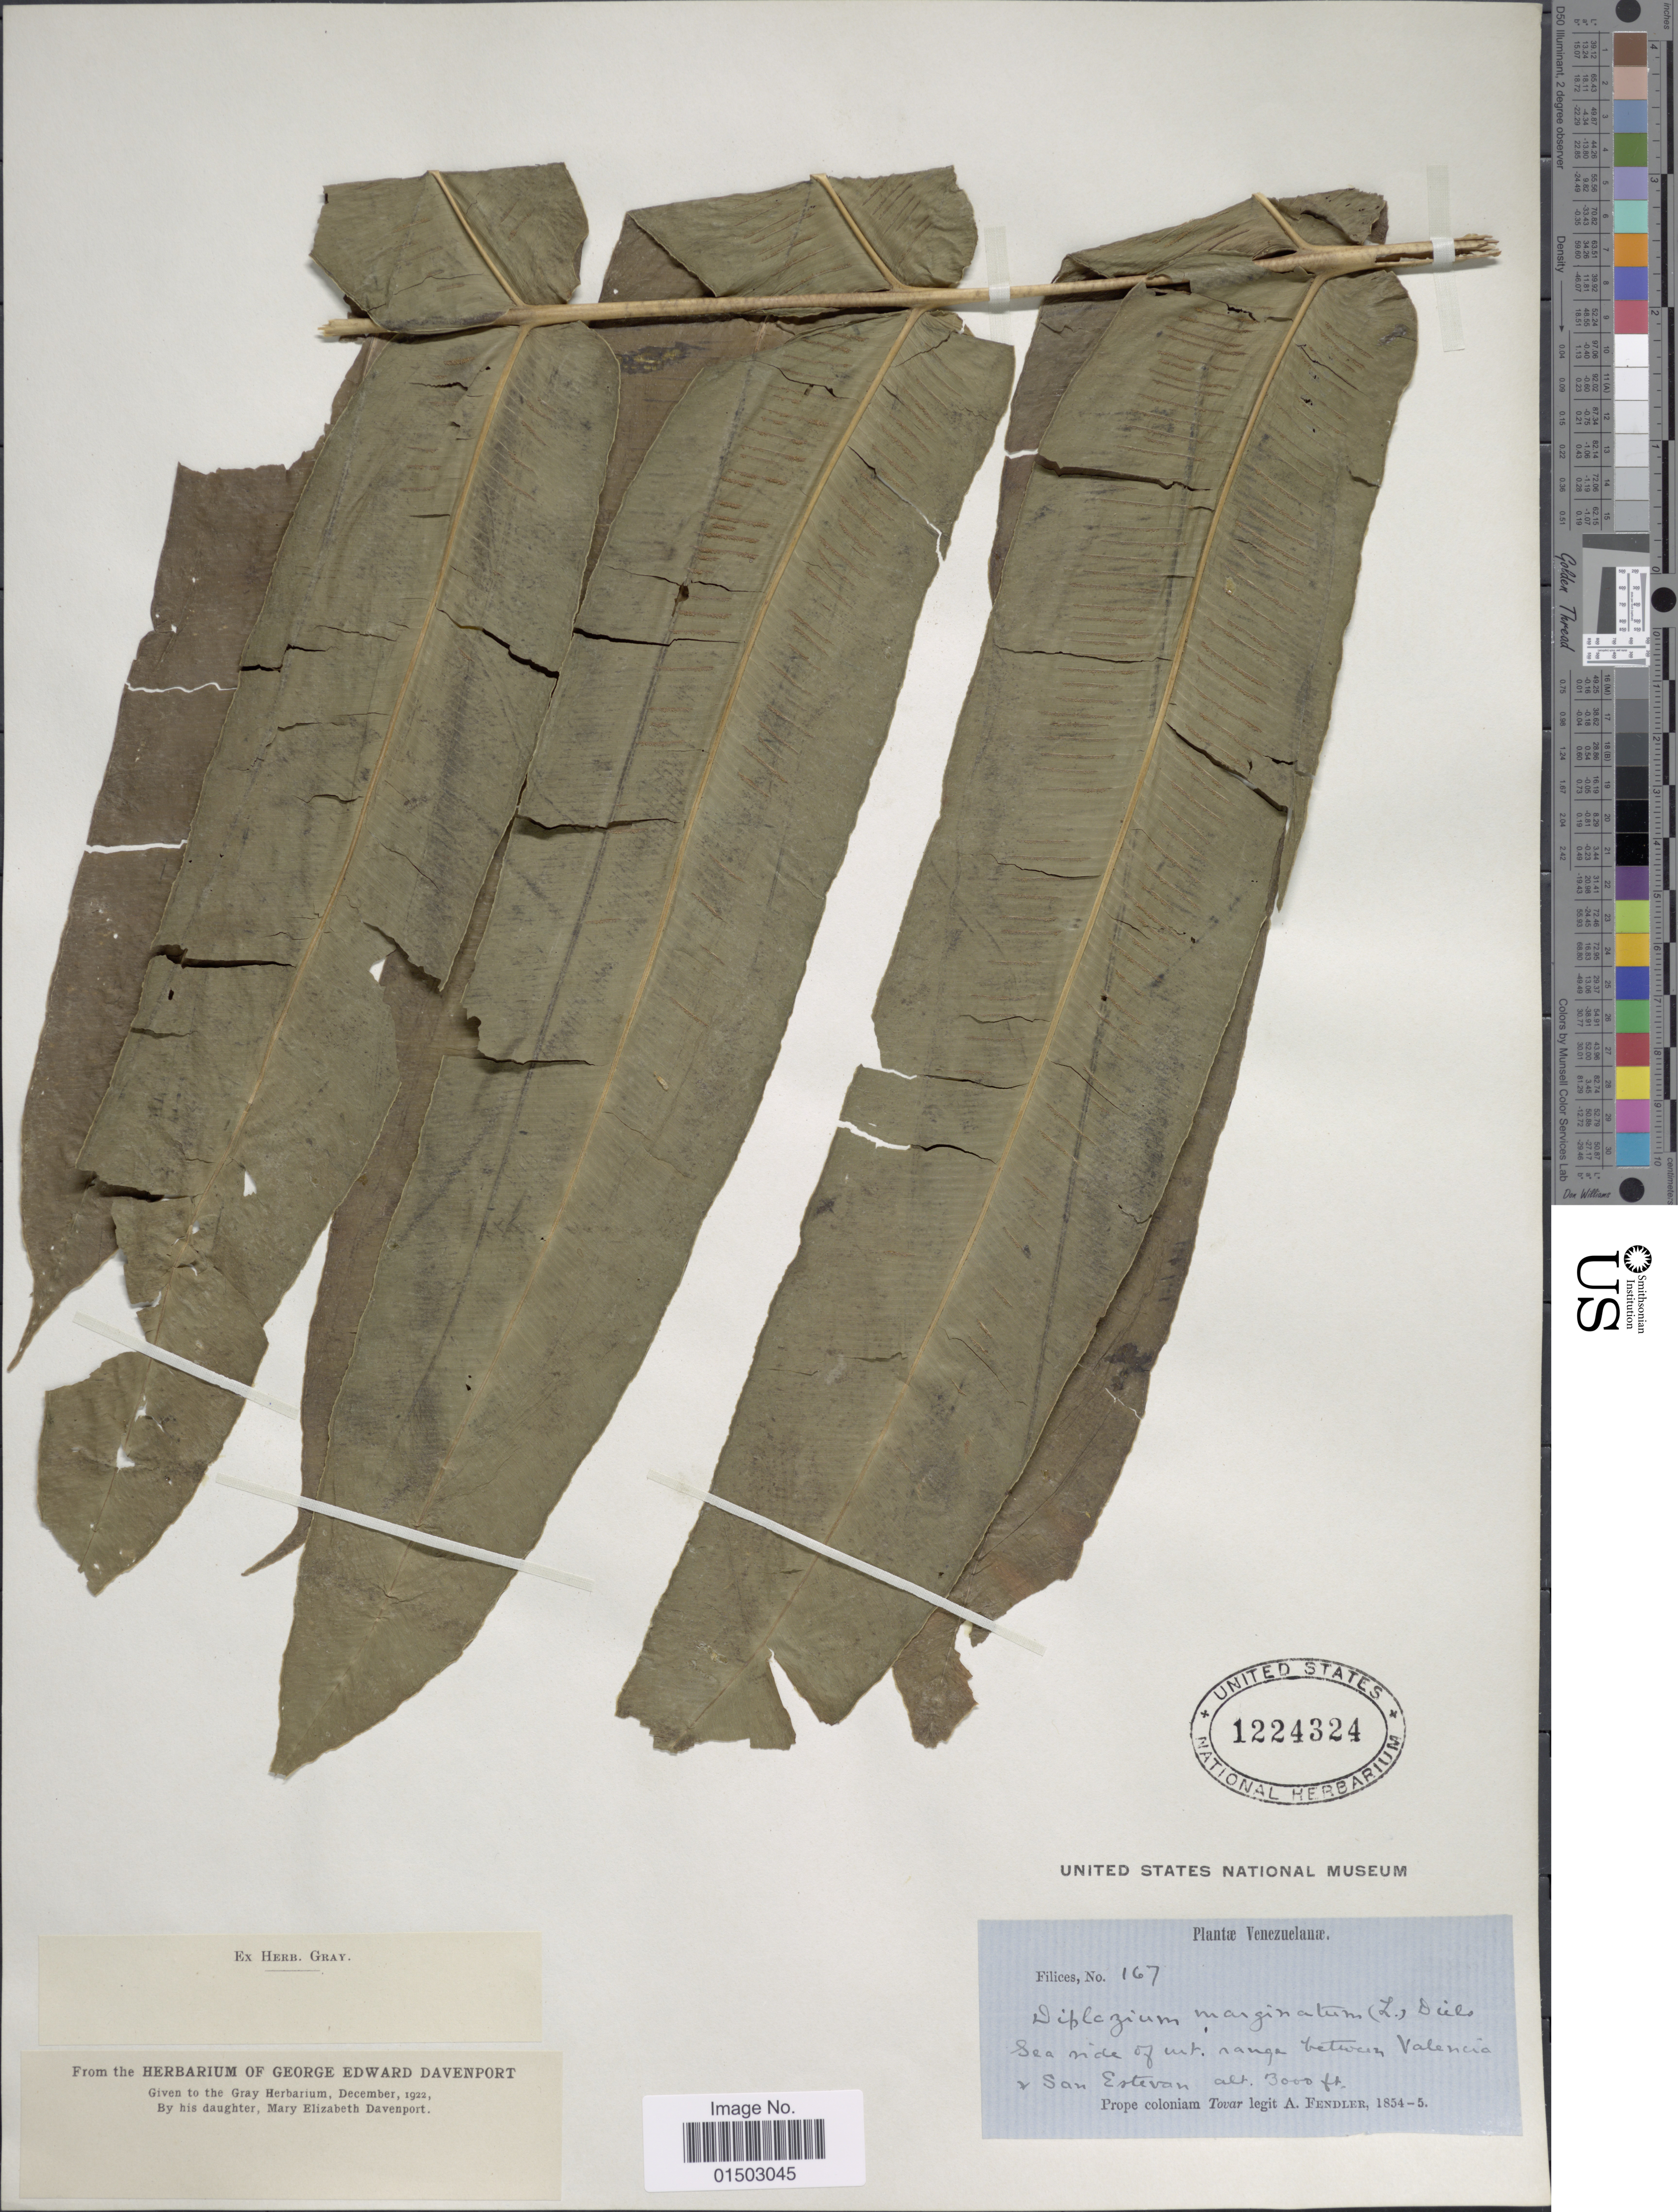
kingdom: Plantae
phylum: Tracheophyta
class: Polypodiopsida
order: Polypodiales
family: Hemidictyaceae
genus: Hemidictyum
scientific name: Hemidictyum marginatum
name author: (L.) C. Presl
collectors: A. Fendler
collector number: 167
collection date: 1854/1855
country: Venezuela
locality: Sea side of mt. range between Valencia and San Estevan. Prope coloniam Tovar.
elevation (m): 914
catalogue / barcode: US 1224324